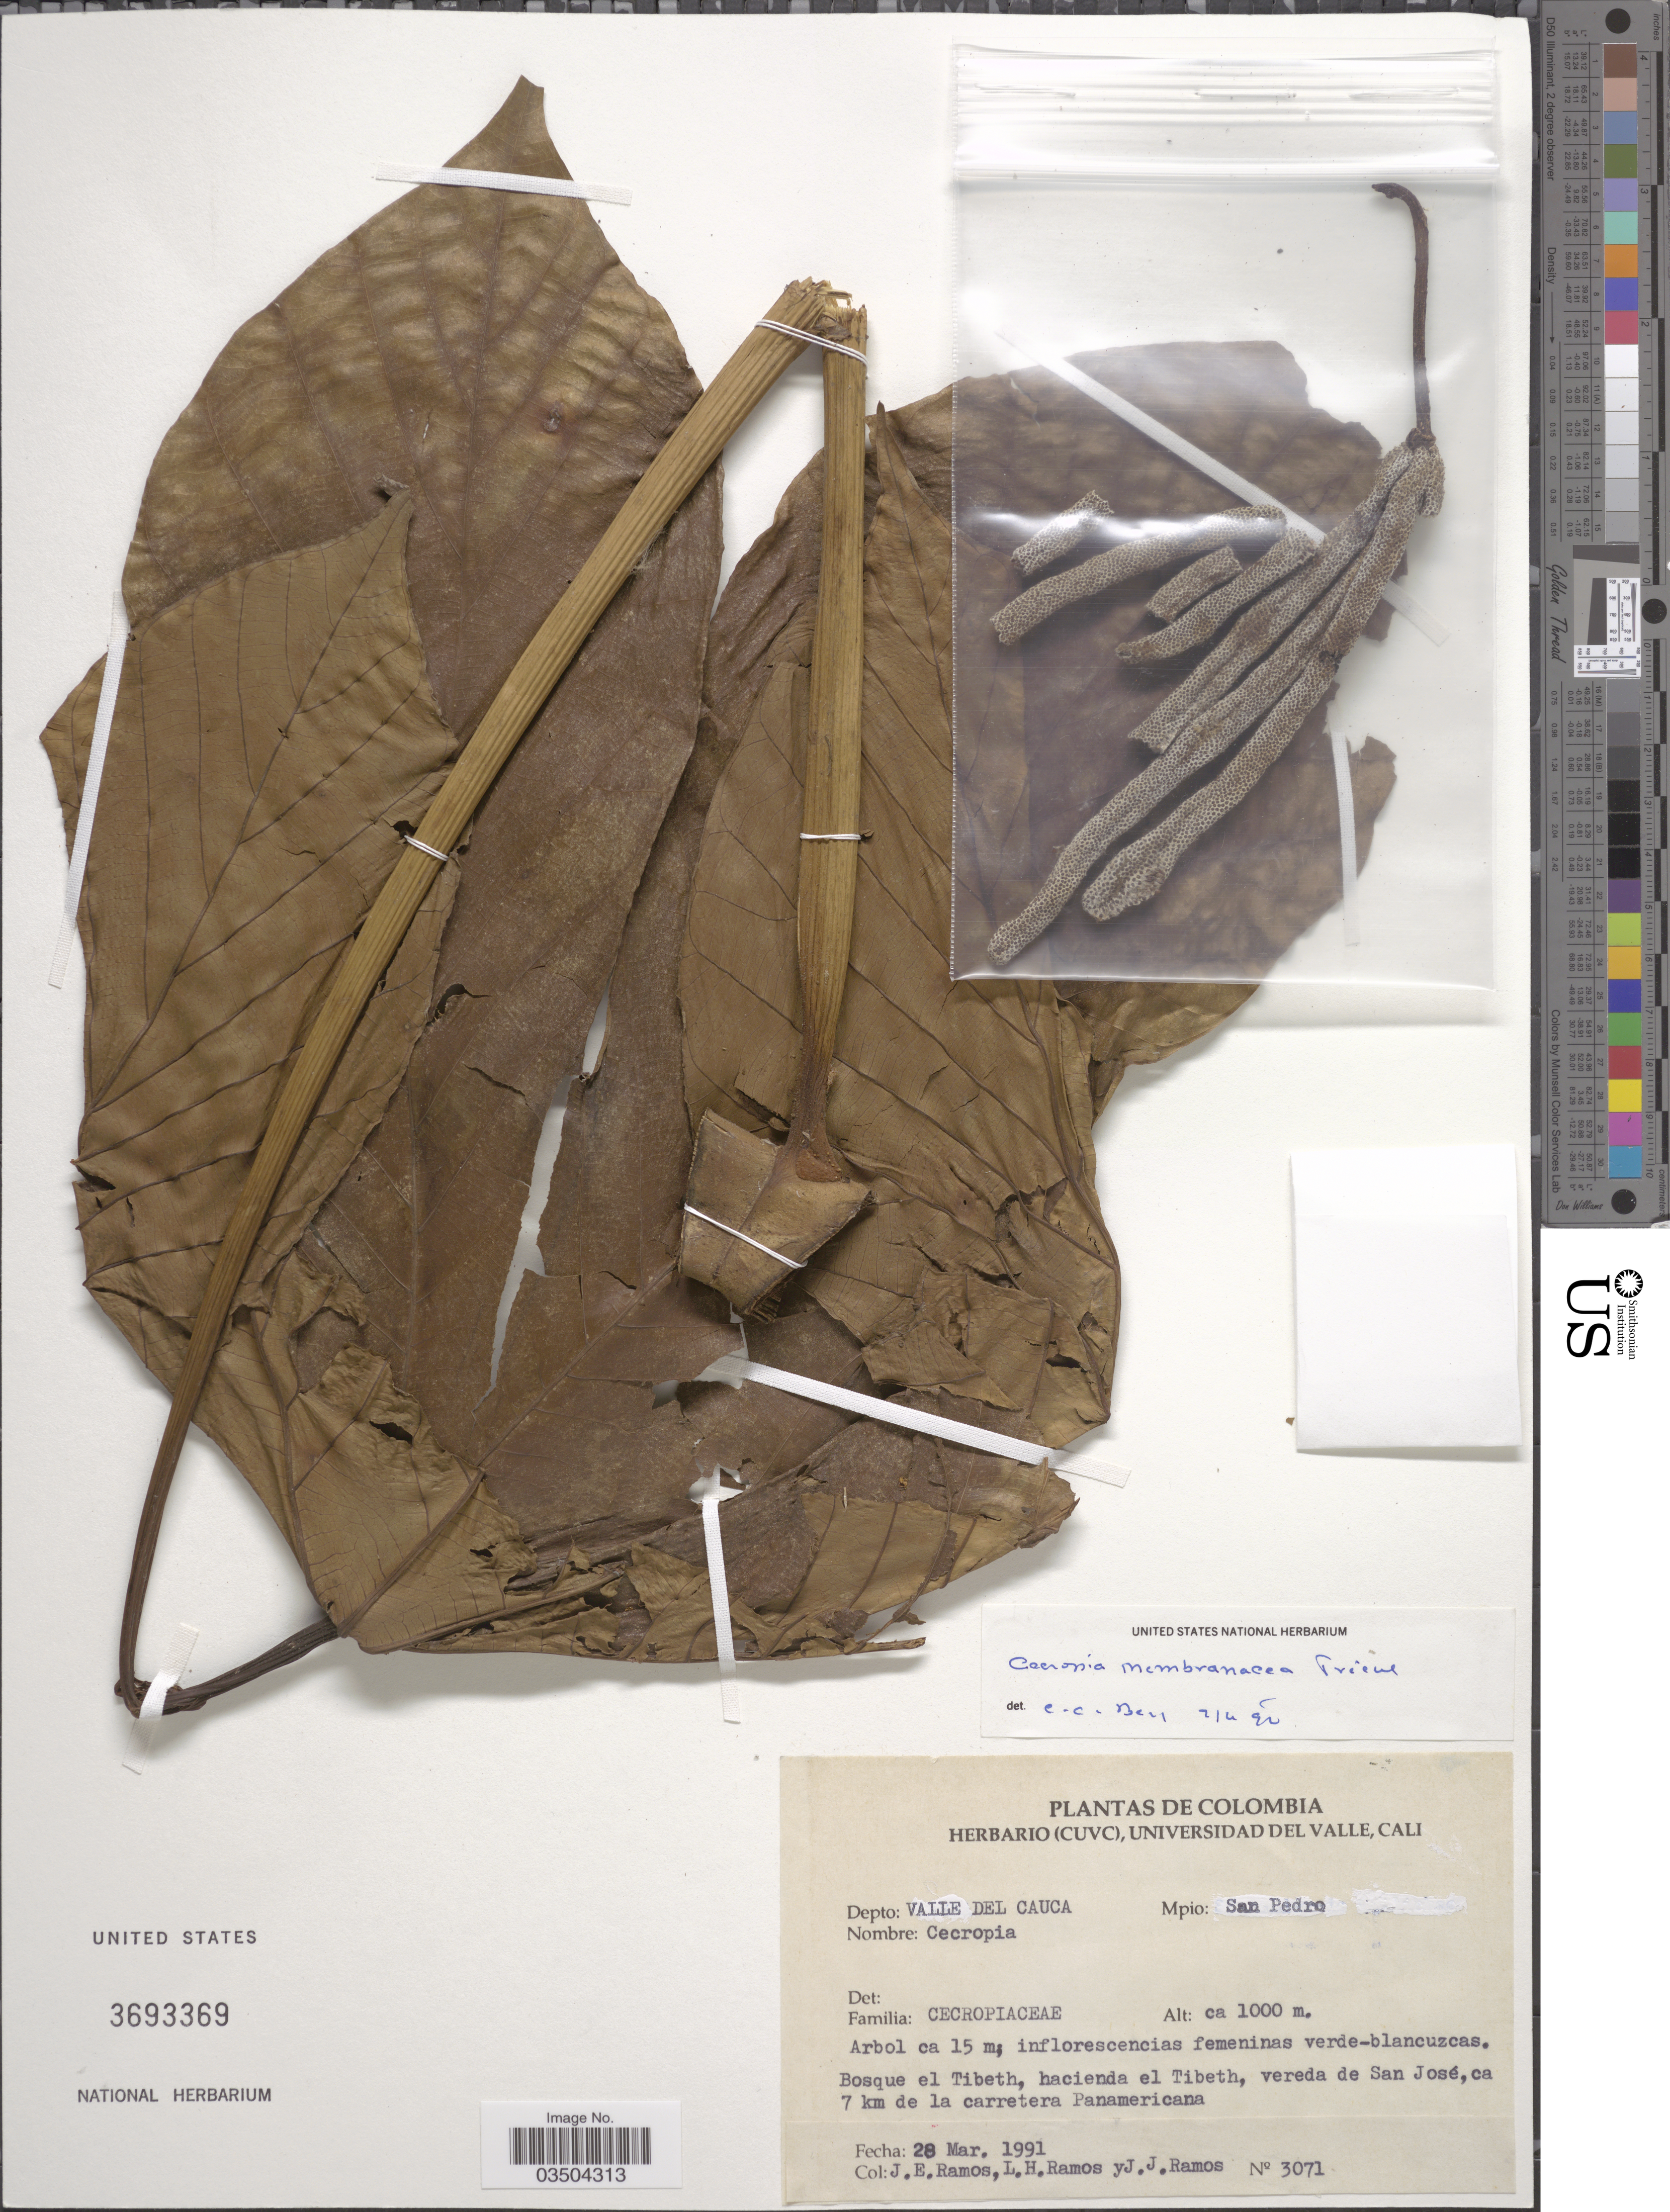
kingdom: Plantae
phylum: Tracheophyta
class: Magnoliopsida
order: Rosales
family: Urticaceae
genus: Cecropia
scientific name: Cecropia membranacea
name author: Trécul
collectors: J. E. Ramos, L. Ramos & J. J. Ramos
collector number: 3071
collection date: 1991-03-28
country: Colombia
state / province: Valle del Cauca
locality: Depto: Valle del Cauca. Mpio: San Pedro. Bosque el Tibeth, hacienda el Tibeth, vereda de San José, ca 7 km de la carretera Panamericana.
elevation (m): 1000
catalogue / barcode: US 3693369